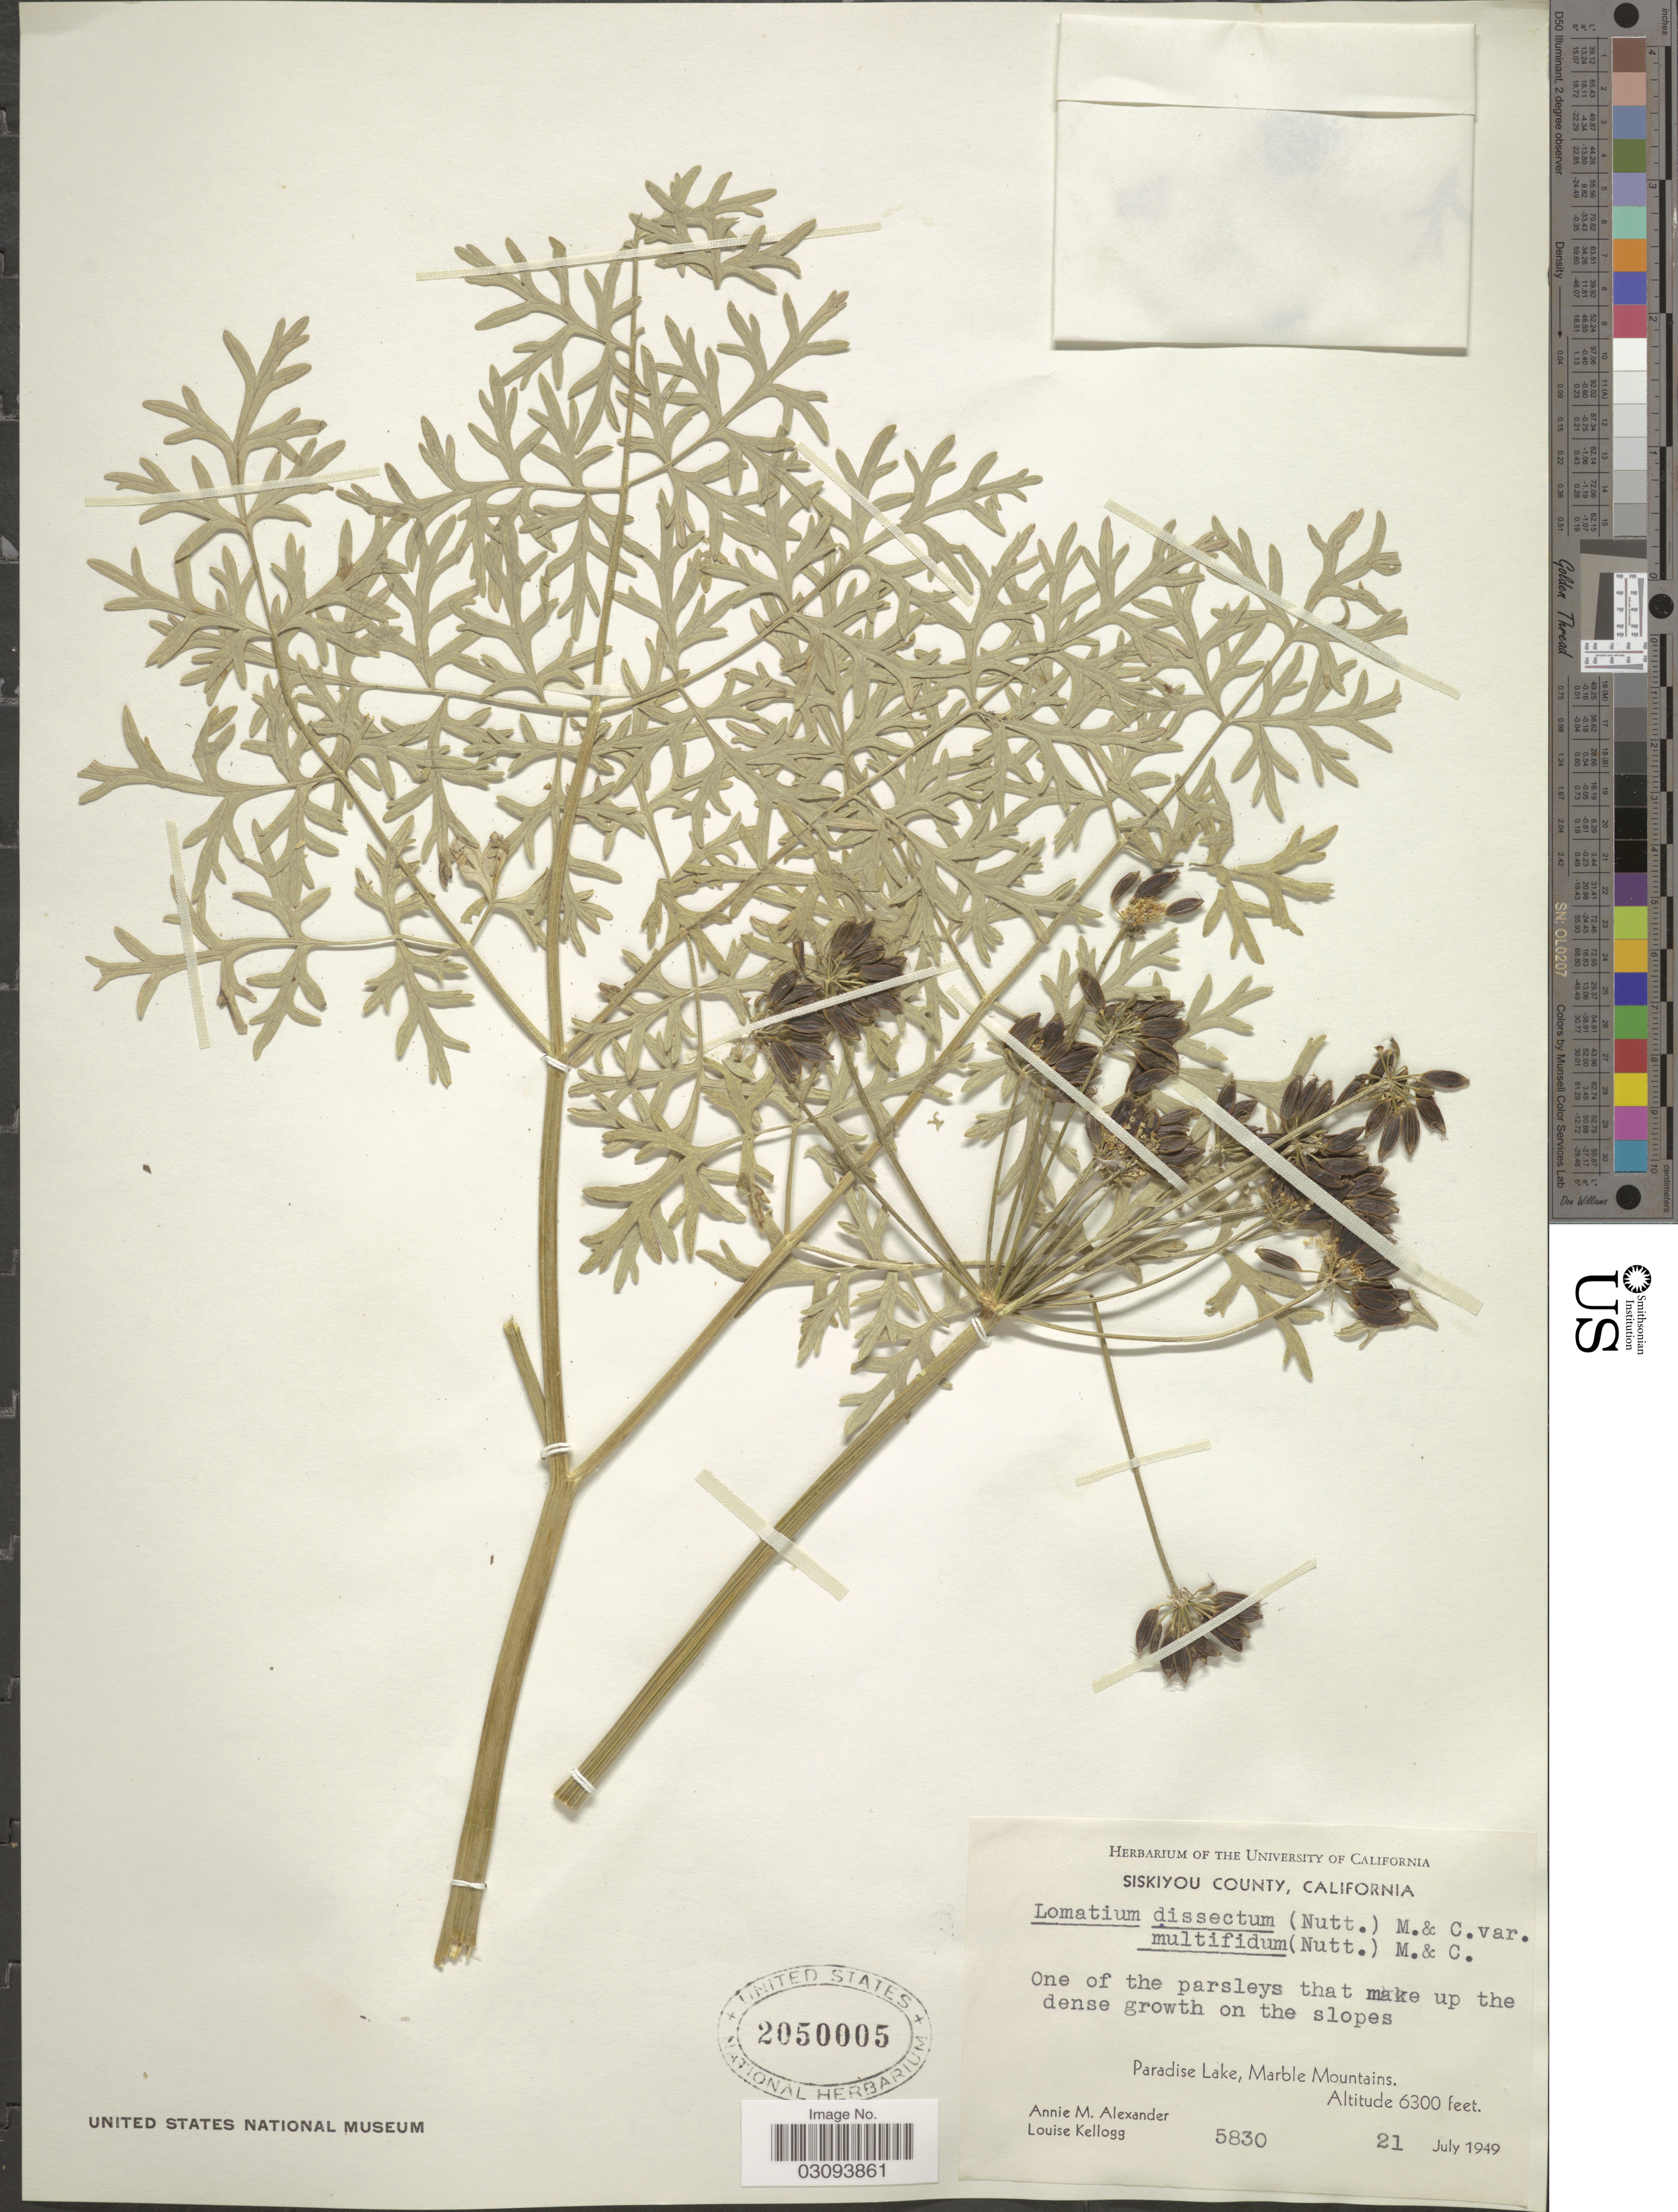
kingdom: Plantae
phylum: Tracheophyta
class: Magnoliopsida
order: Apiales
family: Apiaceae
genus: Lomatium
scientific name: Lomatium dissectum var. multifidum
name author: (Nutt.) Mathias & Constance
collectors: A. M. Alexander & L. Kellogg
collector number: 5830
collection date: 1949-07-21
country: United States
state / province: California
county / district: Siskiyou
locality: Siskiyou County, Paradise Lake, Marble Mountains.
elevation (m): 1920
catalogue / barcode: US 2050005